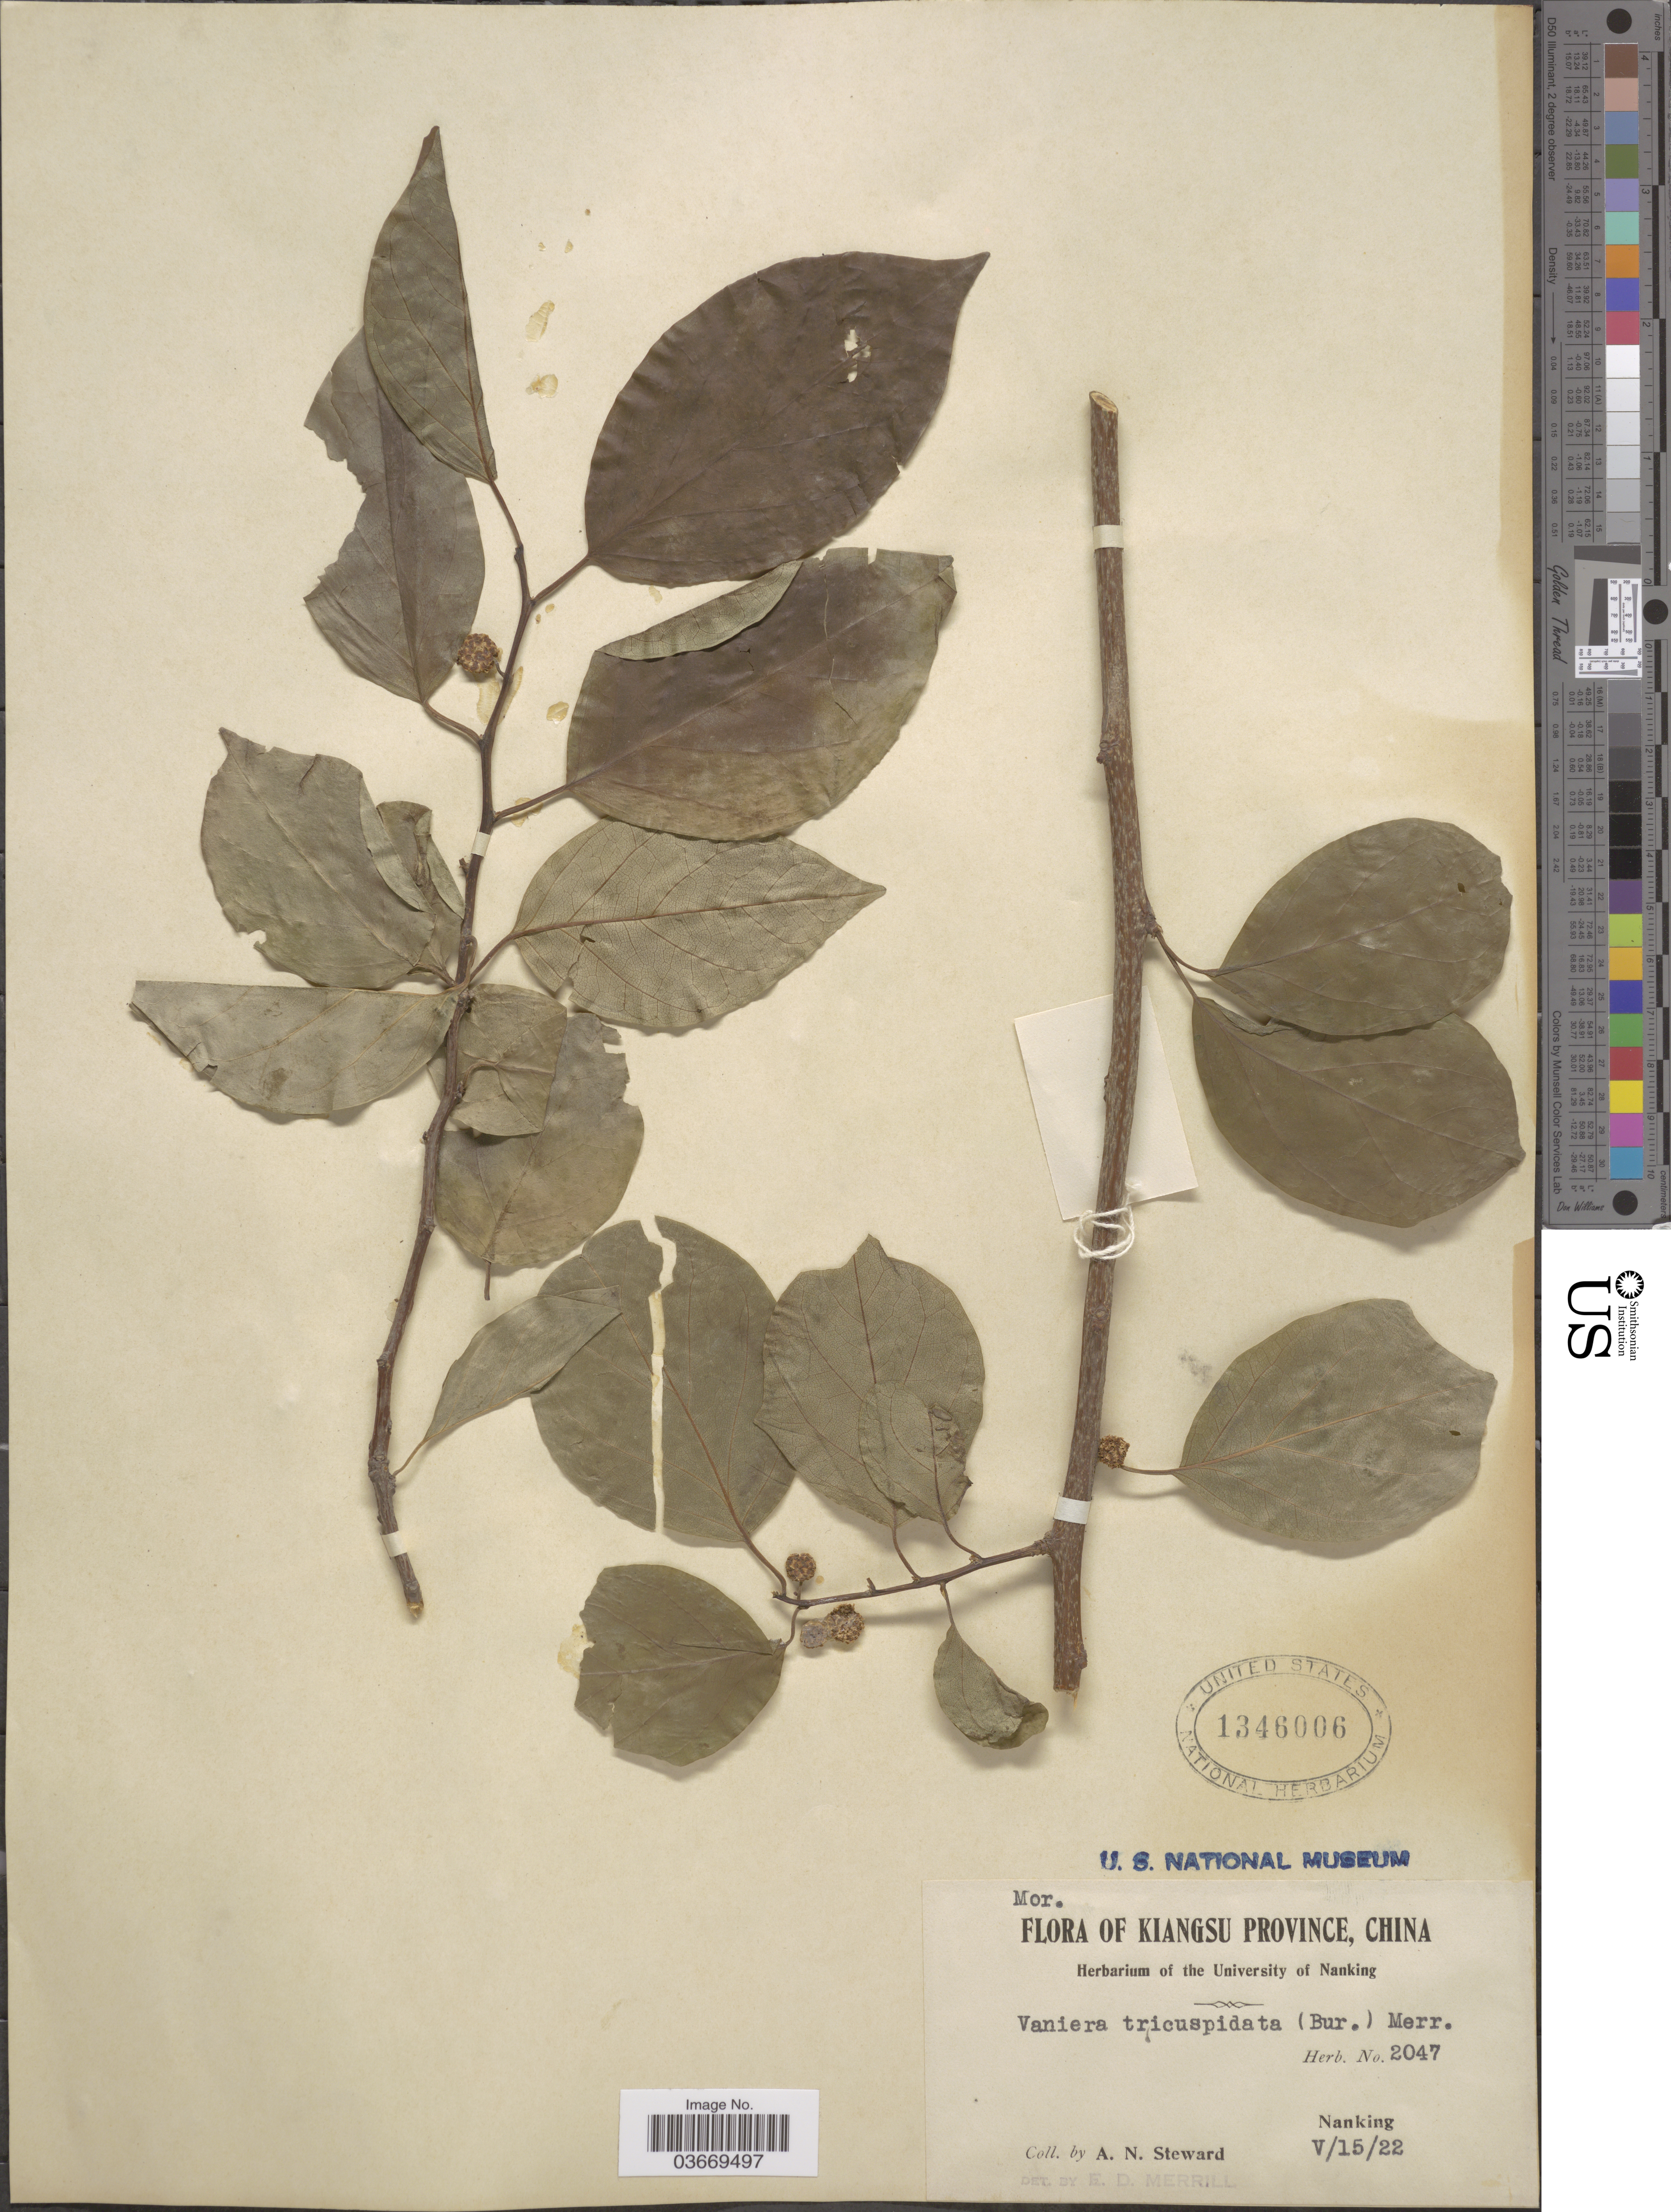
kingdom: Plantae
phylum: Tracheophyta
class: Magnoliopsida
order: Rosales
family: Moraceae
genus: Maclura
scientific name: Maclura tricuspidata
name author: Carrière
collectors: A. N. Steward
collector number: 2047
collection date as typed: Transcribed d/m/y: 15/5/22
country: China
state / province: Jiangsu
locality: Kiangsu Province. Nanking.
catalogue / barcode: US 1346006